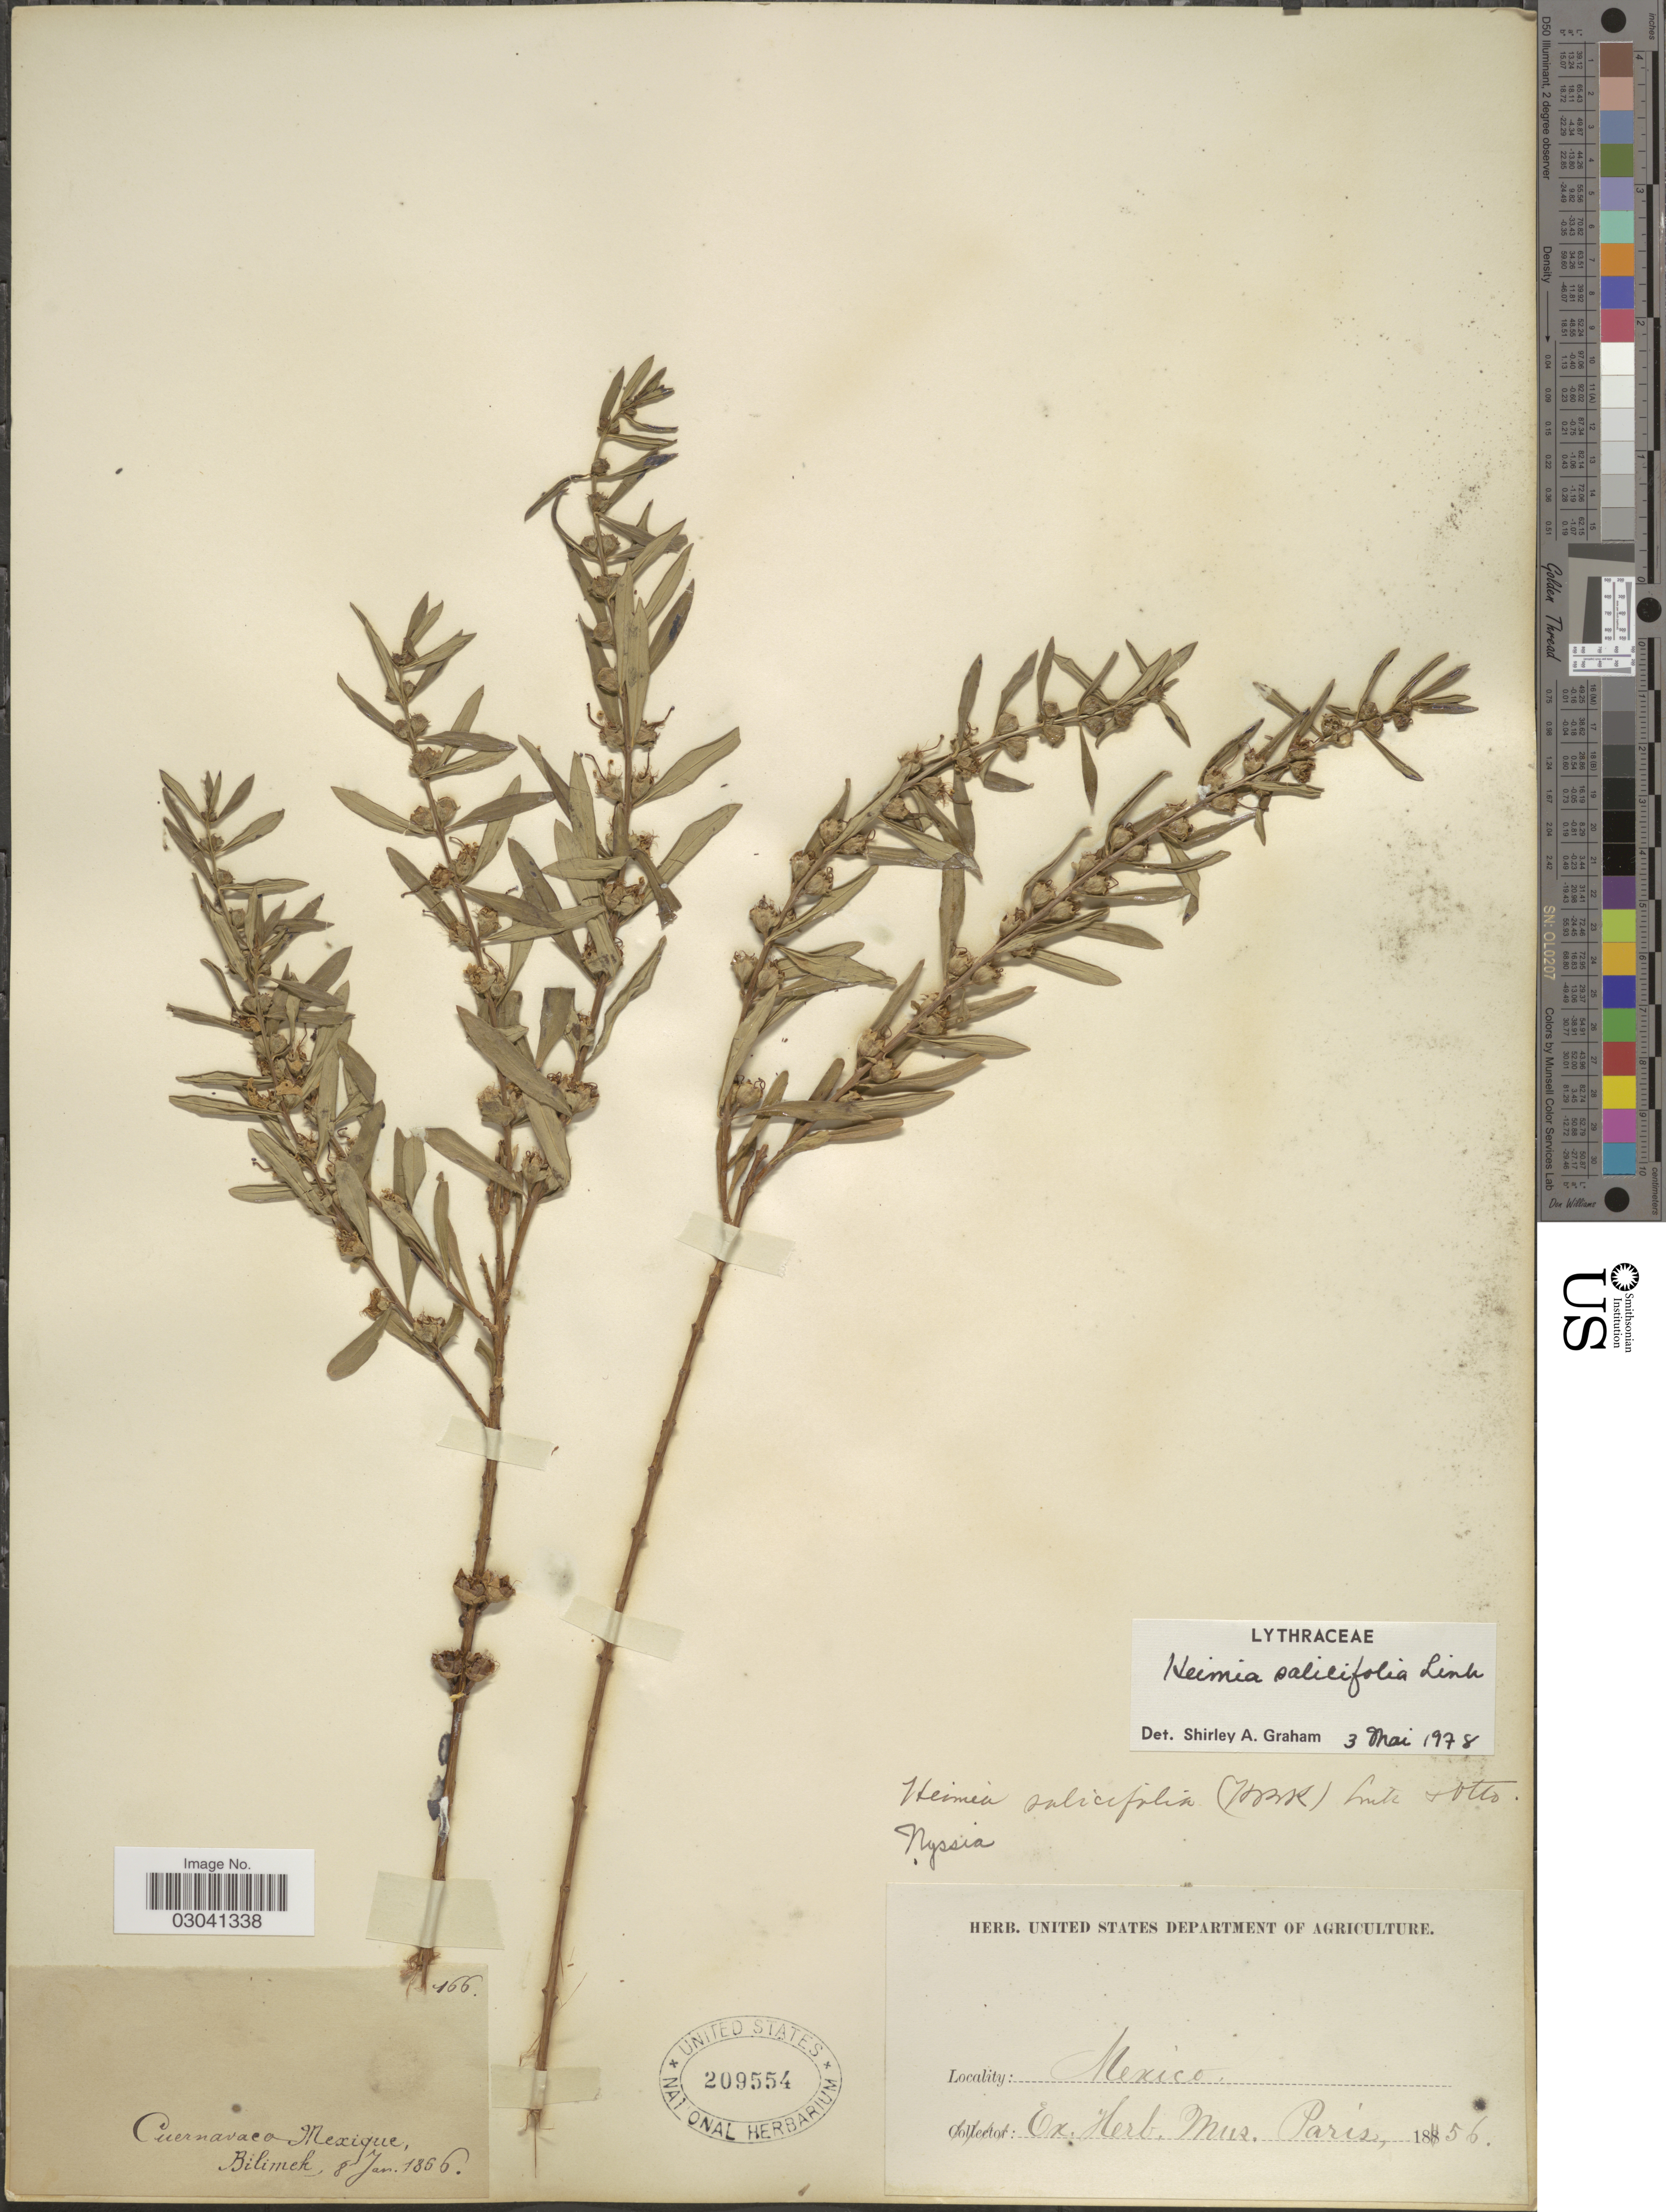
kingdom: Plantae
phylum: Tracheophyta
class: Magnoliopsida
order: Myrtales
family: Lythraceae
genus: Heimia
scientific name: Heimia salicifolia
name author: Link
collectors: -. Bilimek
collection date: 1856-01-08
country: Mexico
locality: Cuernavaca.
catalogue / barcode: US 209554